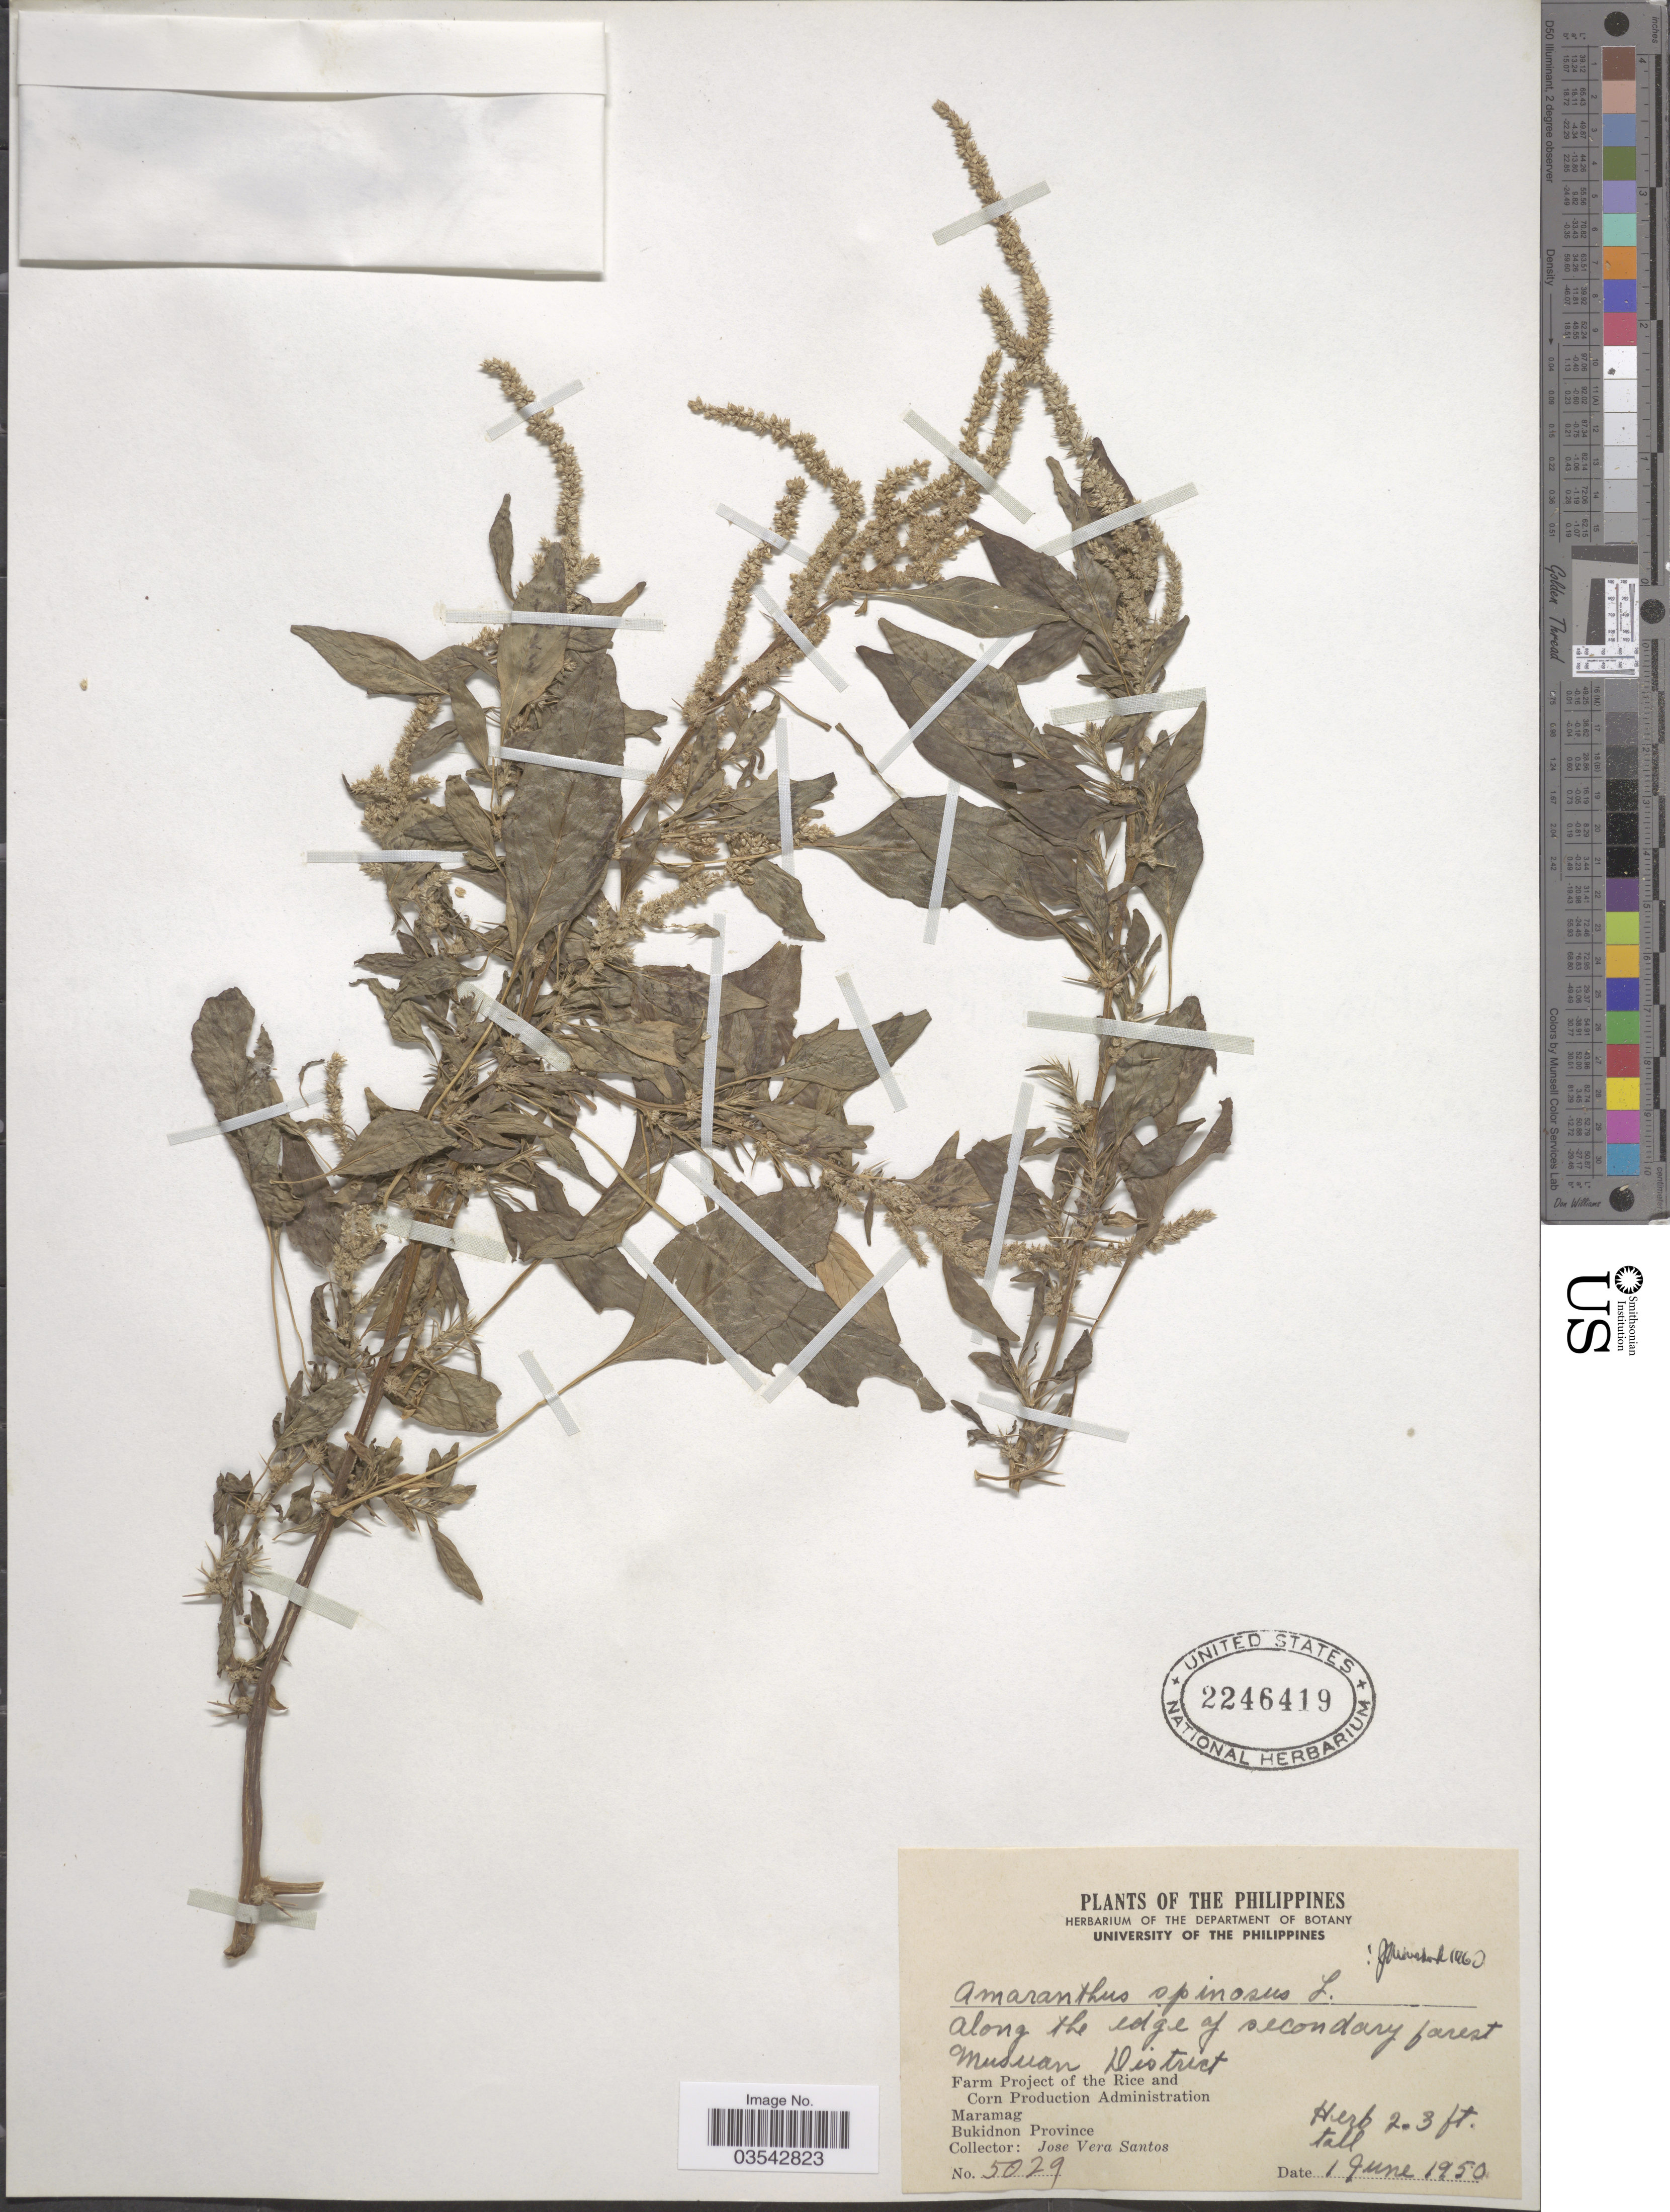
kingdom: Plantae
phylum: Tracheophyta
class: Magnoliopsida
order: Caryophyllales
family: Amaranthaceae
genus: Amaranthus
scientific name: Amaranthus spinosus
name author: L.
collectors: J. Santos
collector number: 5029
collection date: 1950-06-01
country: Philippines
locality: Musuan District. Farm Project of the Rice and Corn Production Administration. Maramag. Bukidnon Province.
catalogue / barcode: US 2246419